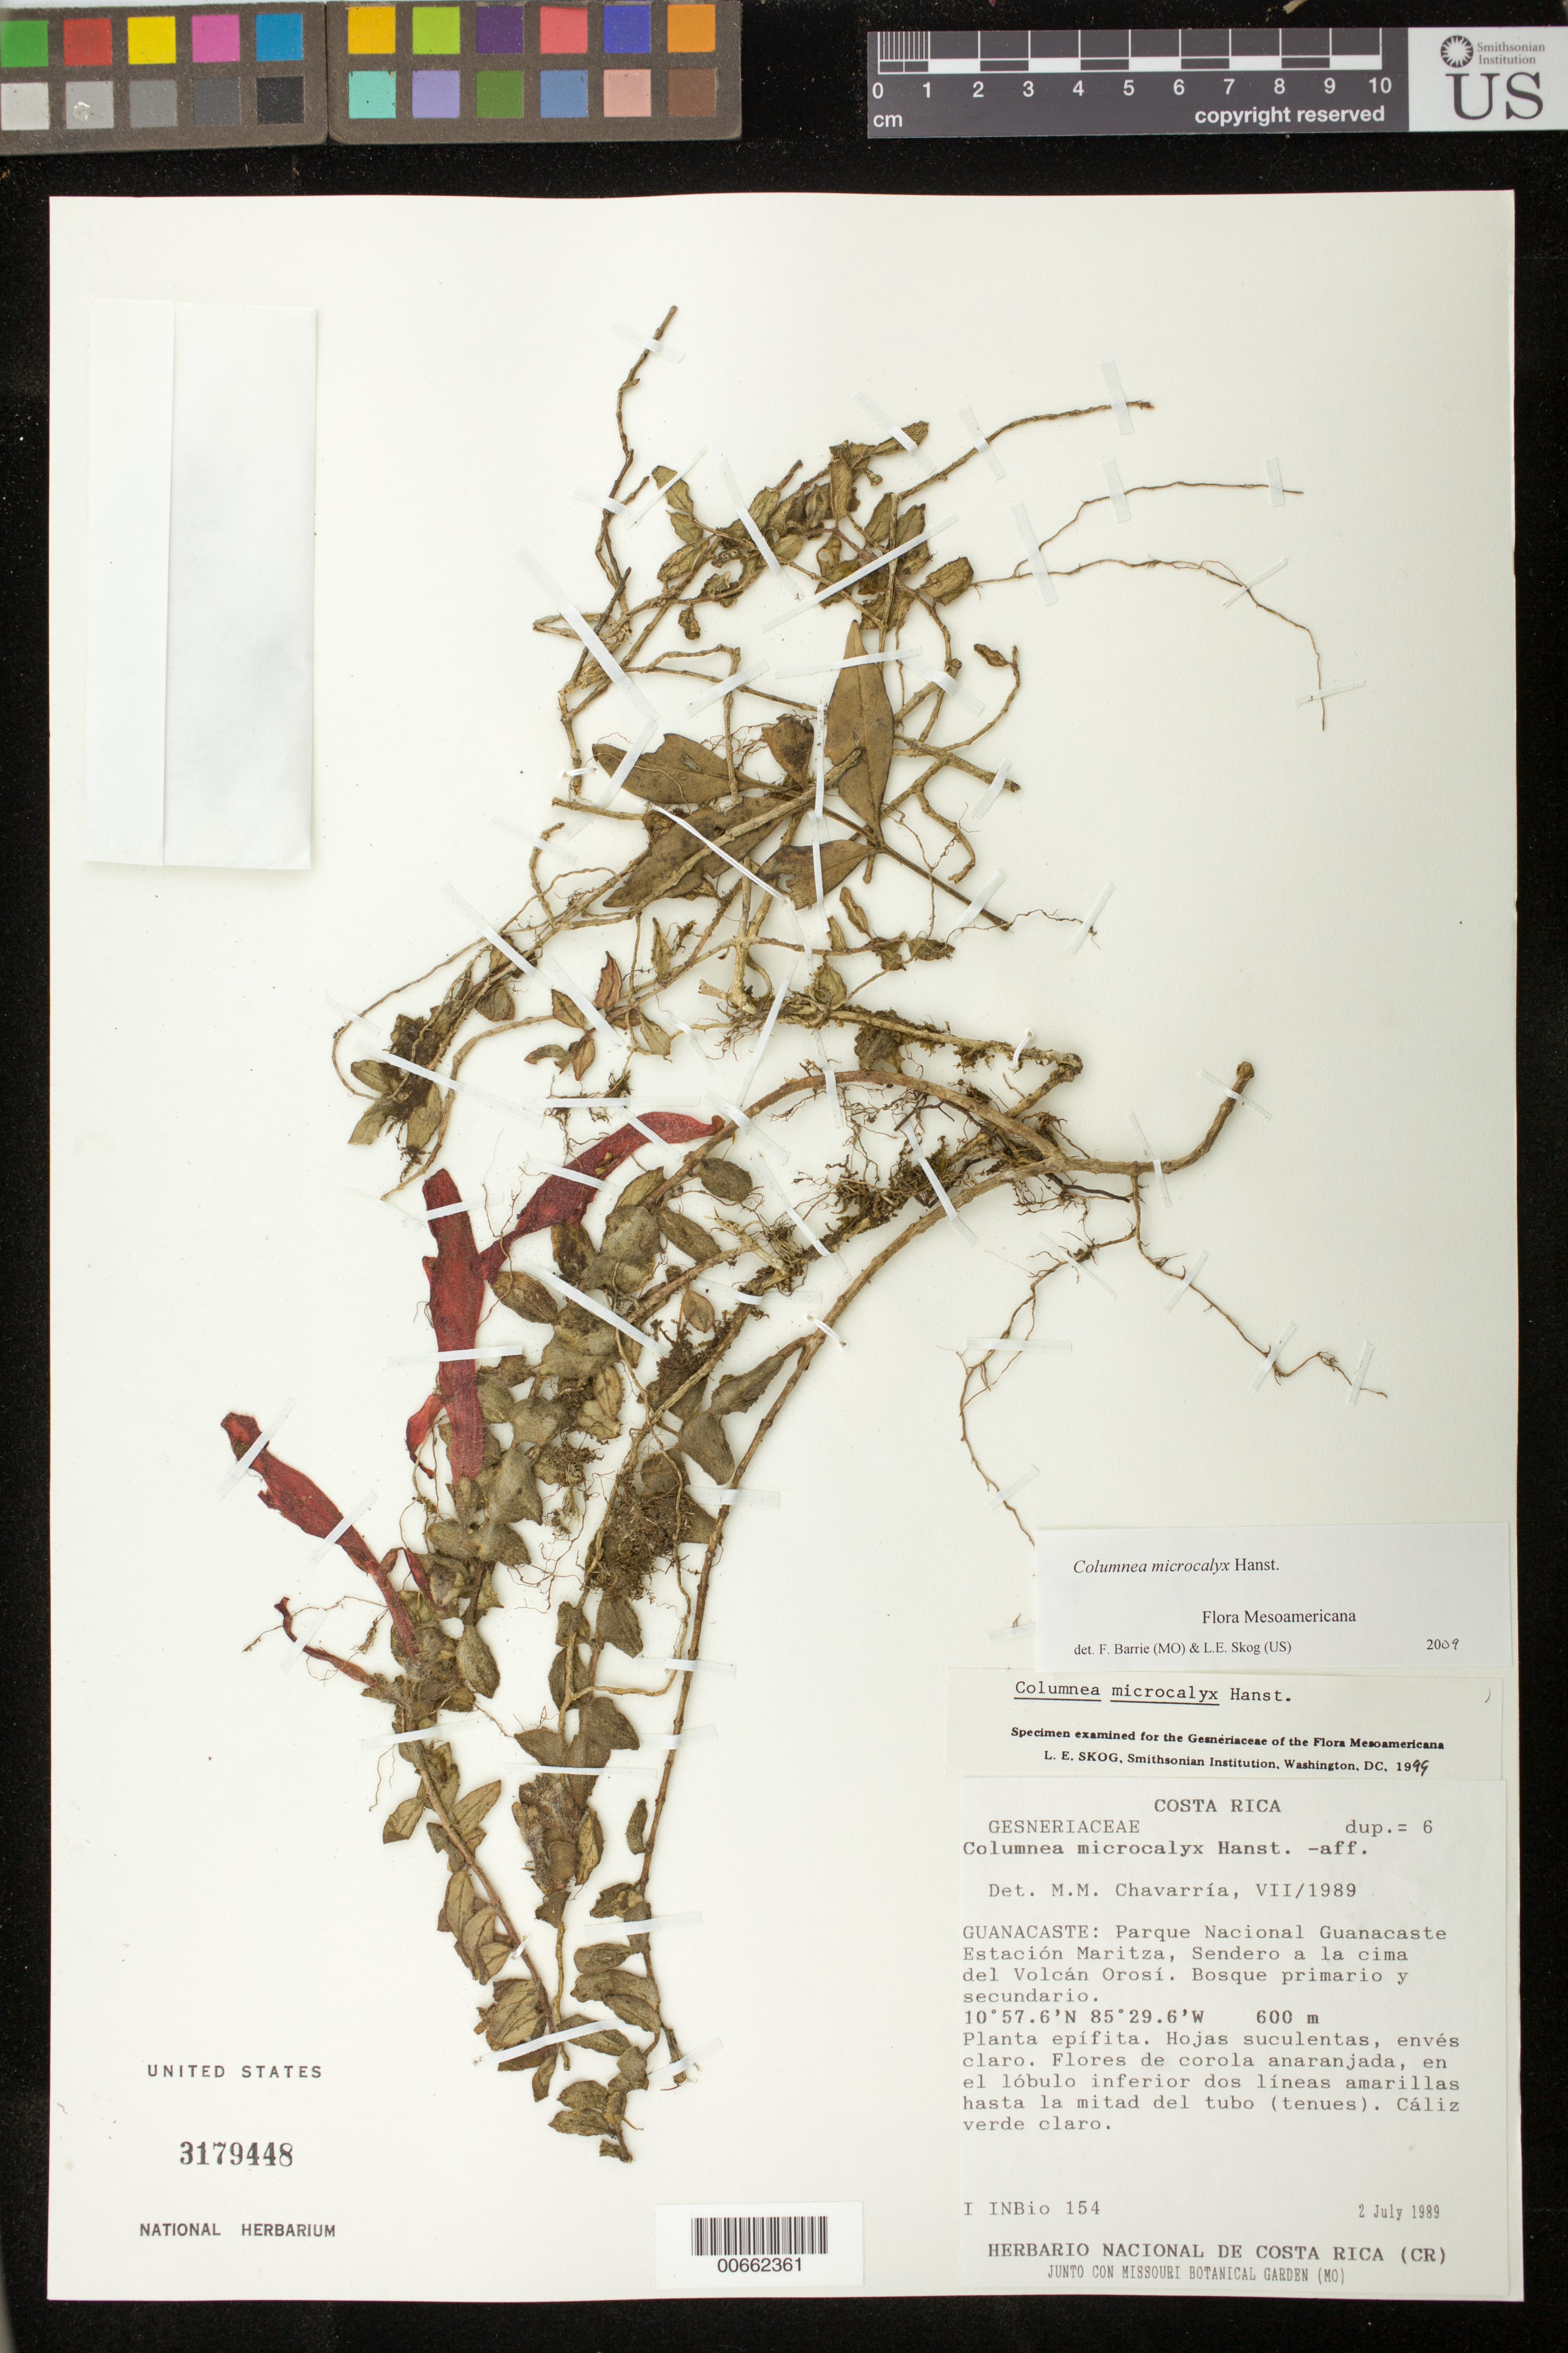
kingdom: Plantae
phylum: Tracheophyta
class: Magnoliopsida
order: Lamiales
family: Gesneriaceae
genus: Columnea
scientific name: Columnea microcalyx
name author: Hanst.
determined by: Skog, Laurence E.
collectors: I. INBio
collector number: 154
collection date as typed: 02 Jul 1989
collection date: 1989-07-02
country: Costa Rica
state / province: Guanacaste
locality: Parque Nacional Guanacaste, Estación Maritza, Sendero a la cima del Volcán Orosí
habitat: Bosque primario y secundario.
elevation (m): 600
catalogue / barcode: US 3179448